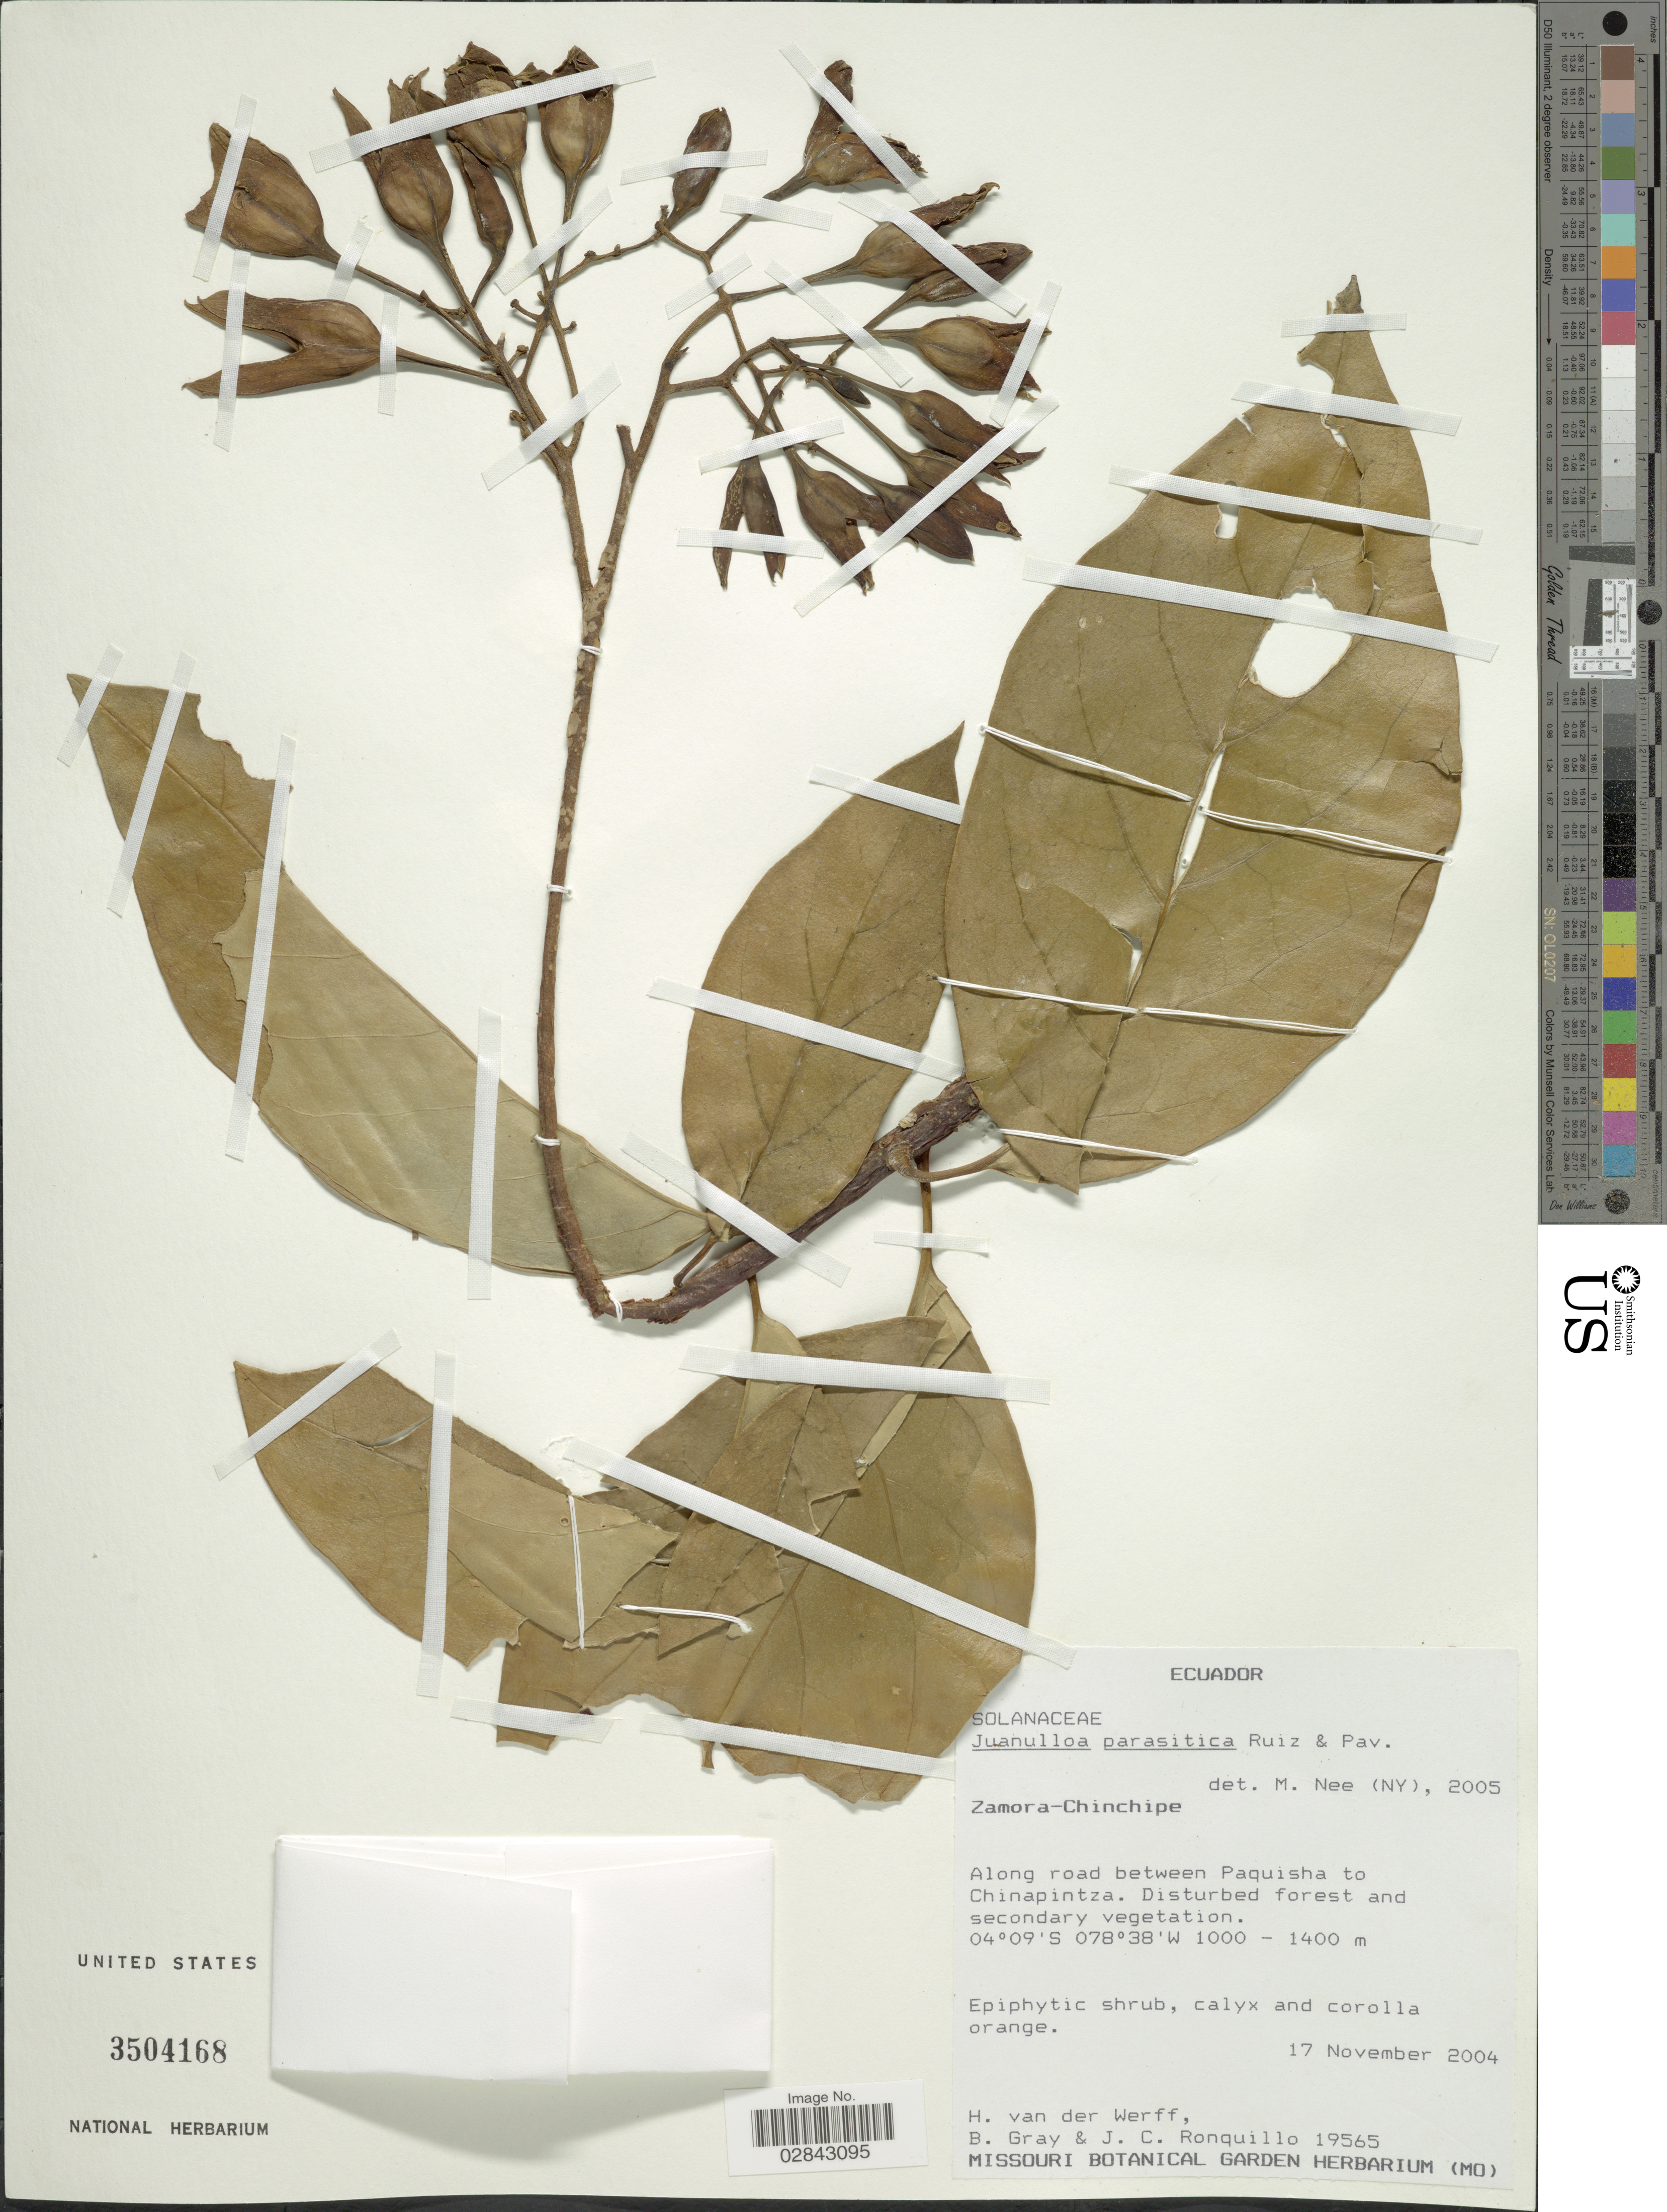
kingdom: Plantae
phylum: Tracheophyta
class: Magnoliopsida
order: Solanales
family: Solanaceae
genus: Juanulloa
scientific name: Juanulloa parasitica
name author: Ruiz & Pav.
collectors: H. van der Werff, B. Gray & J. Ronquillo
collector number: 19565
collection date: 2004-11-17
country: Ecuador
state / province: Zamora-Chinchipe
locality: Along road between Paquisha to Chinapintza.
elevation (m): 1000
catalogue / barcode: US 3504168